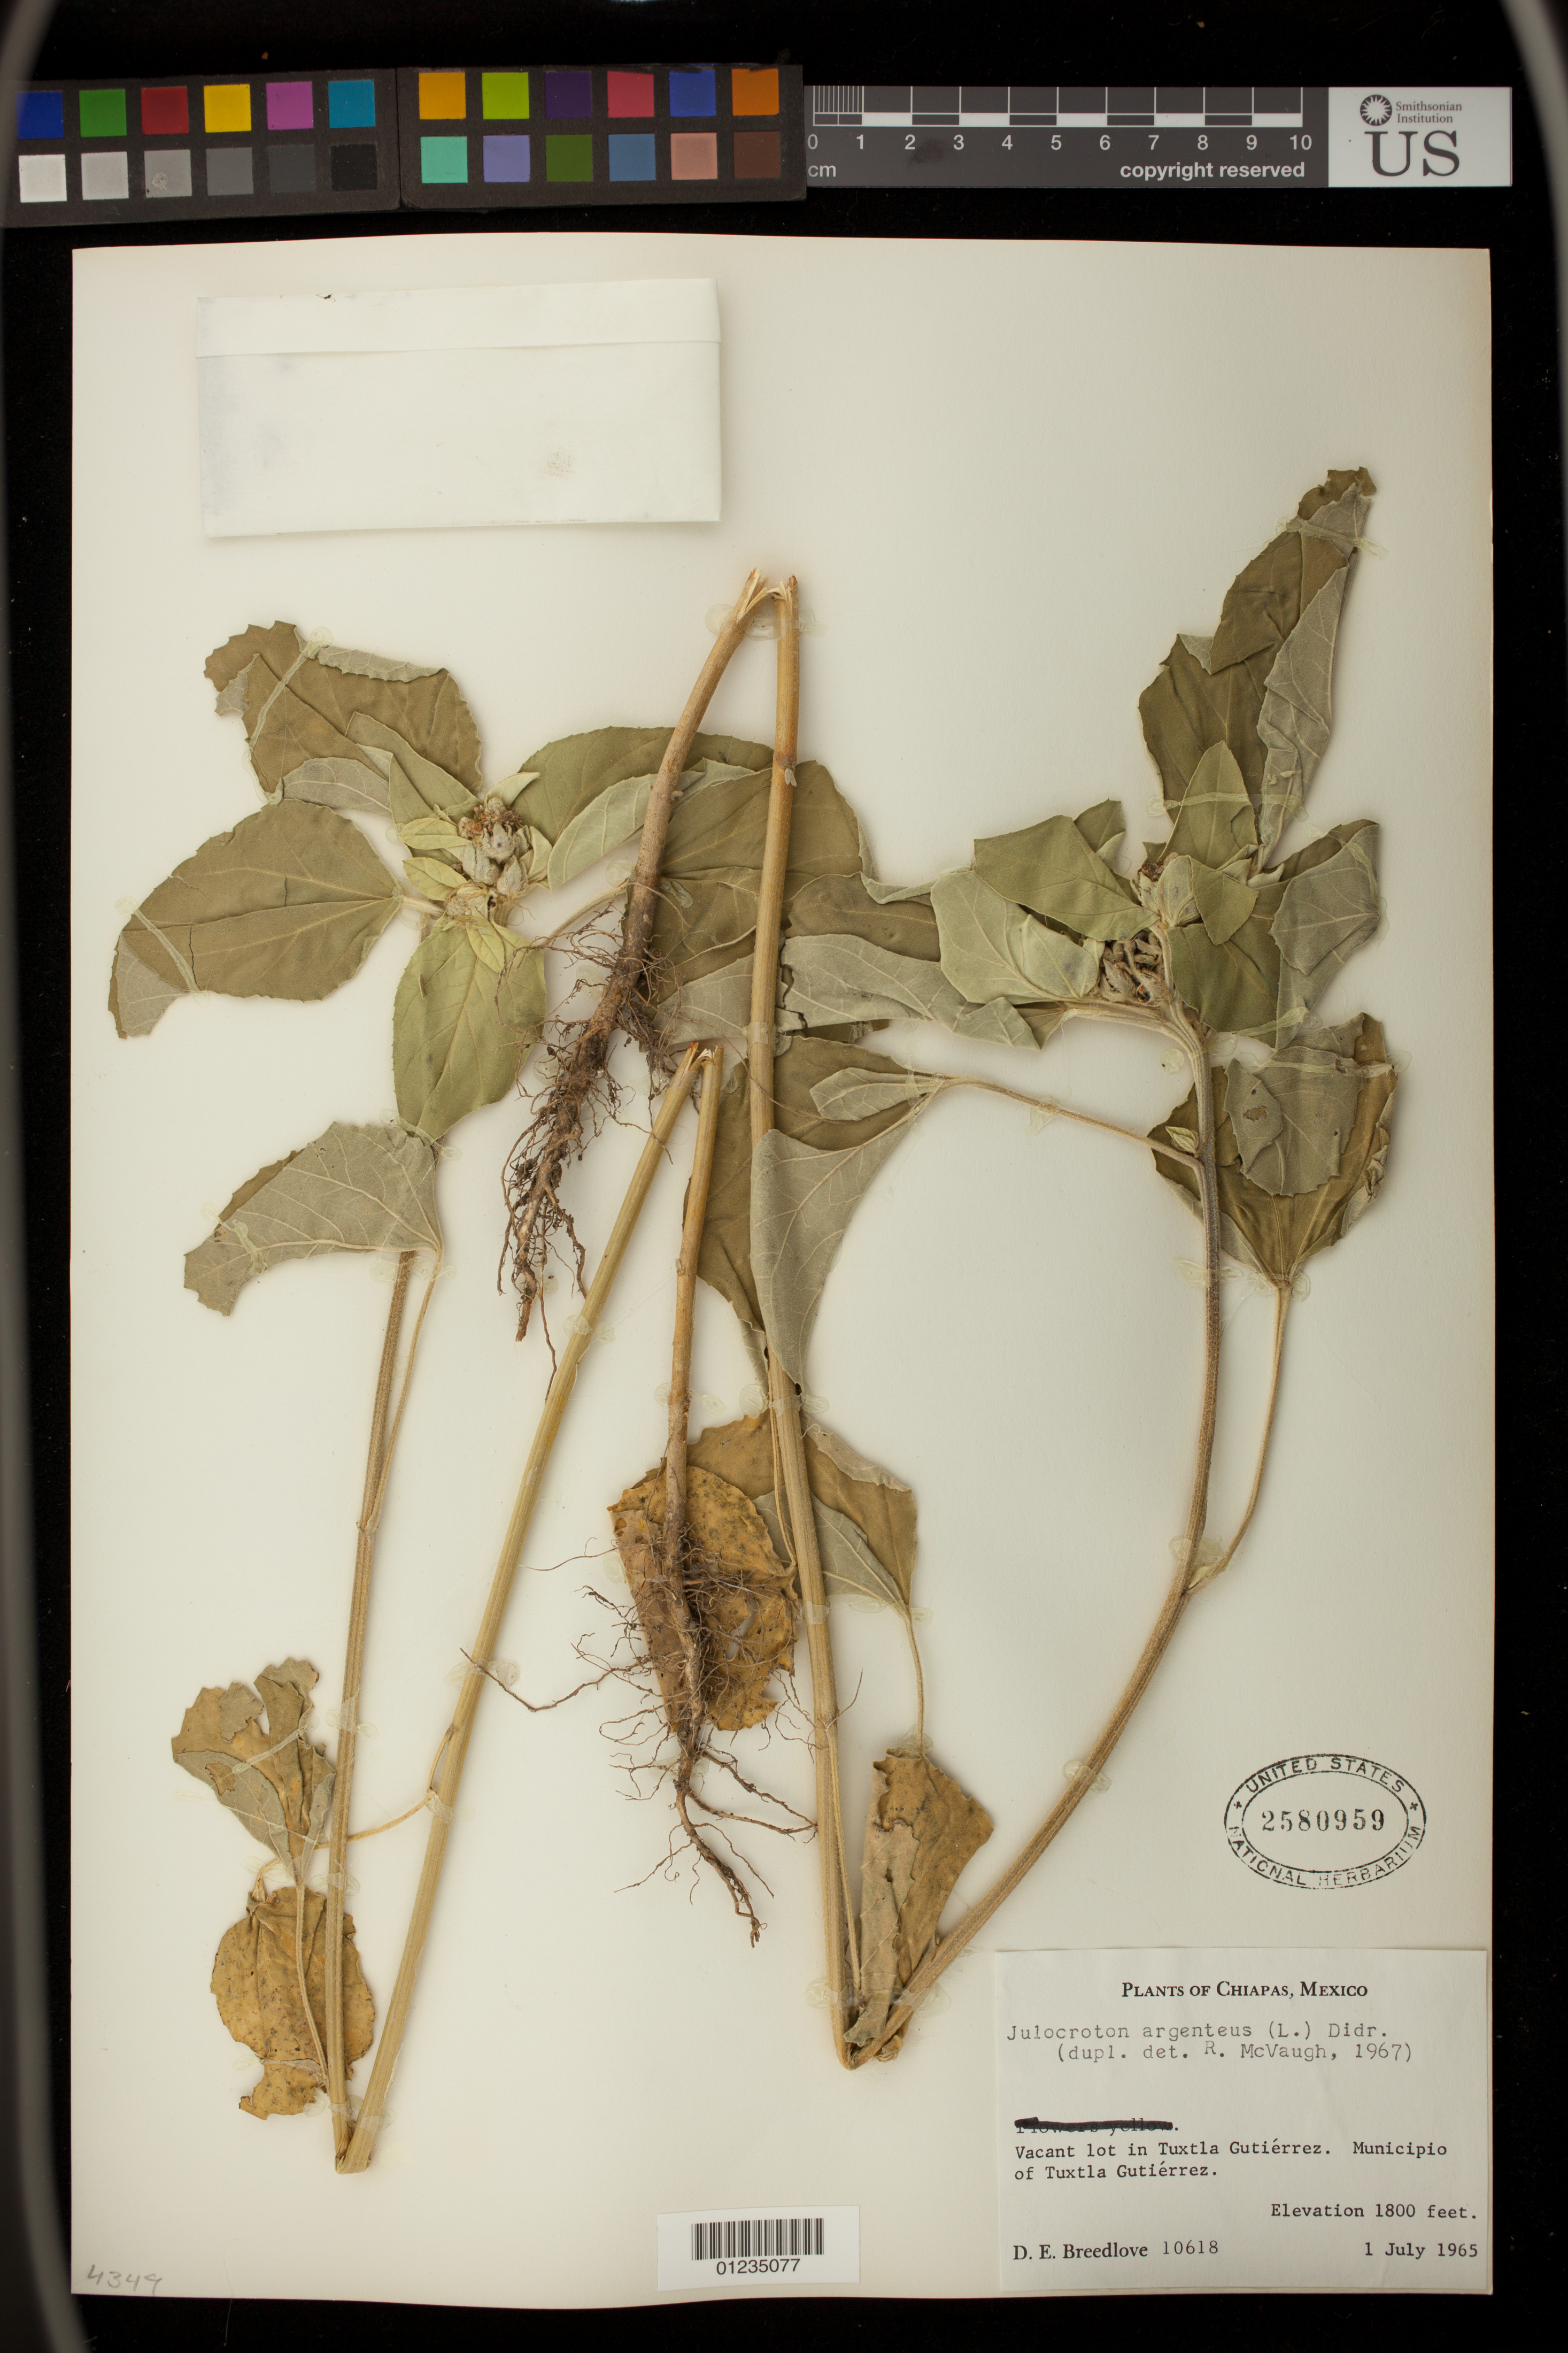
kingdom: Plantae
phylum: Tracheophyta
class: Magnoliopsida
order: Malpighiales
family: Euphorbiaceae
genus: Julocroton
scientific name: Julocroton argenteus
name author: (L.) Didr.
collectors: D. E. Breedlove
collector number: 10618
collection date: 1965-07-01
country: Mexico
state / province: Chiapas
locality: Vacant lot in Tuxtla Gutiérrez.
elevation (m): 549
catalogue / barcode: US 2580959